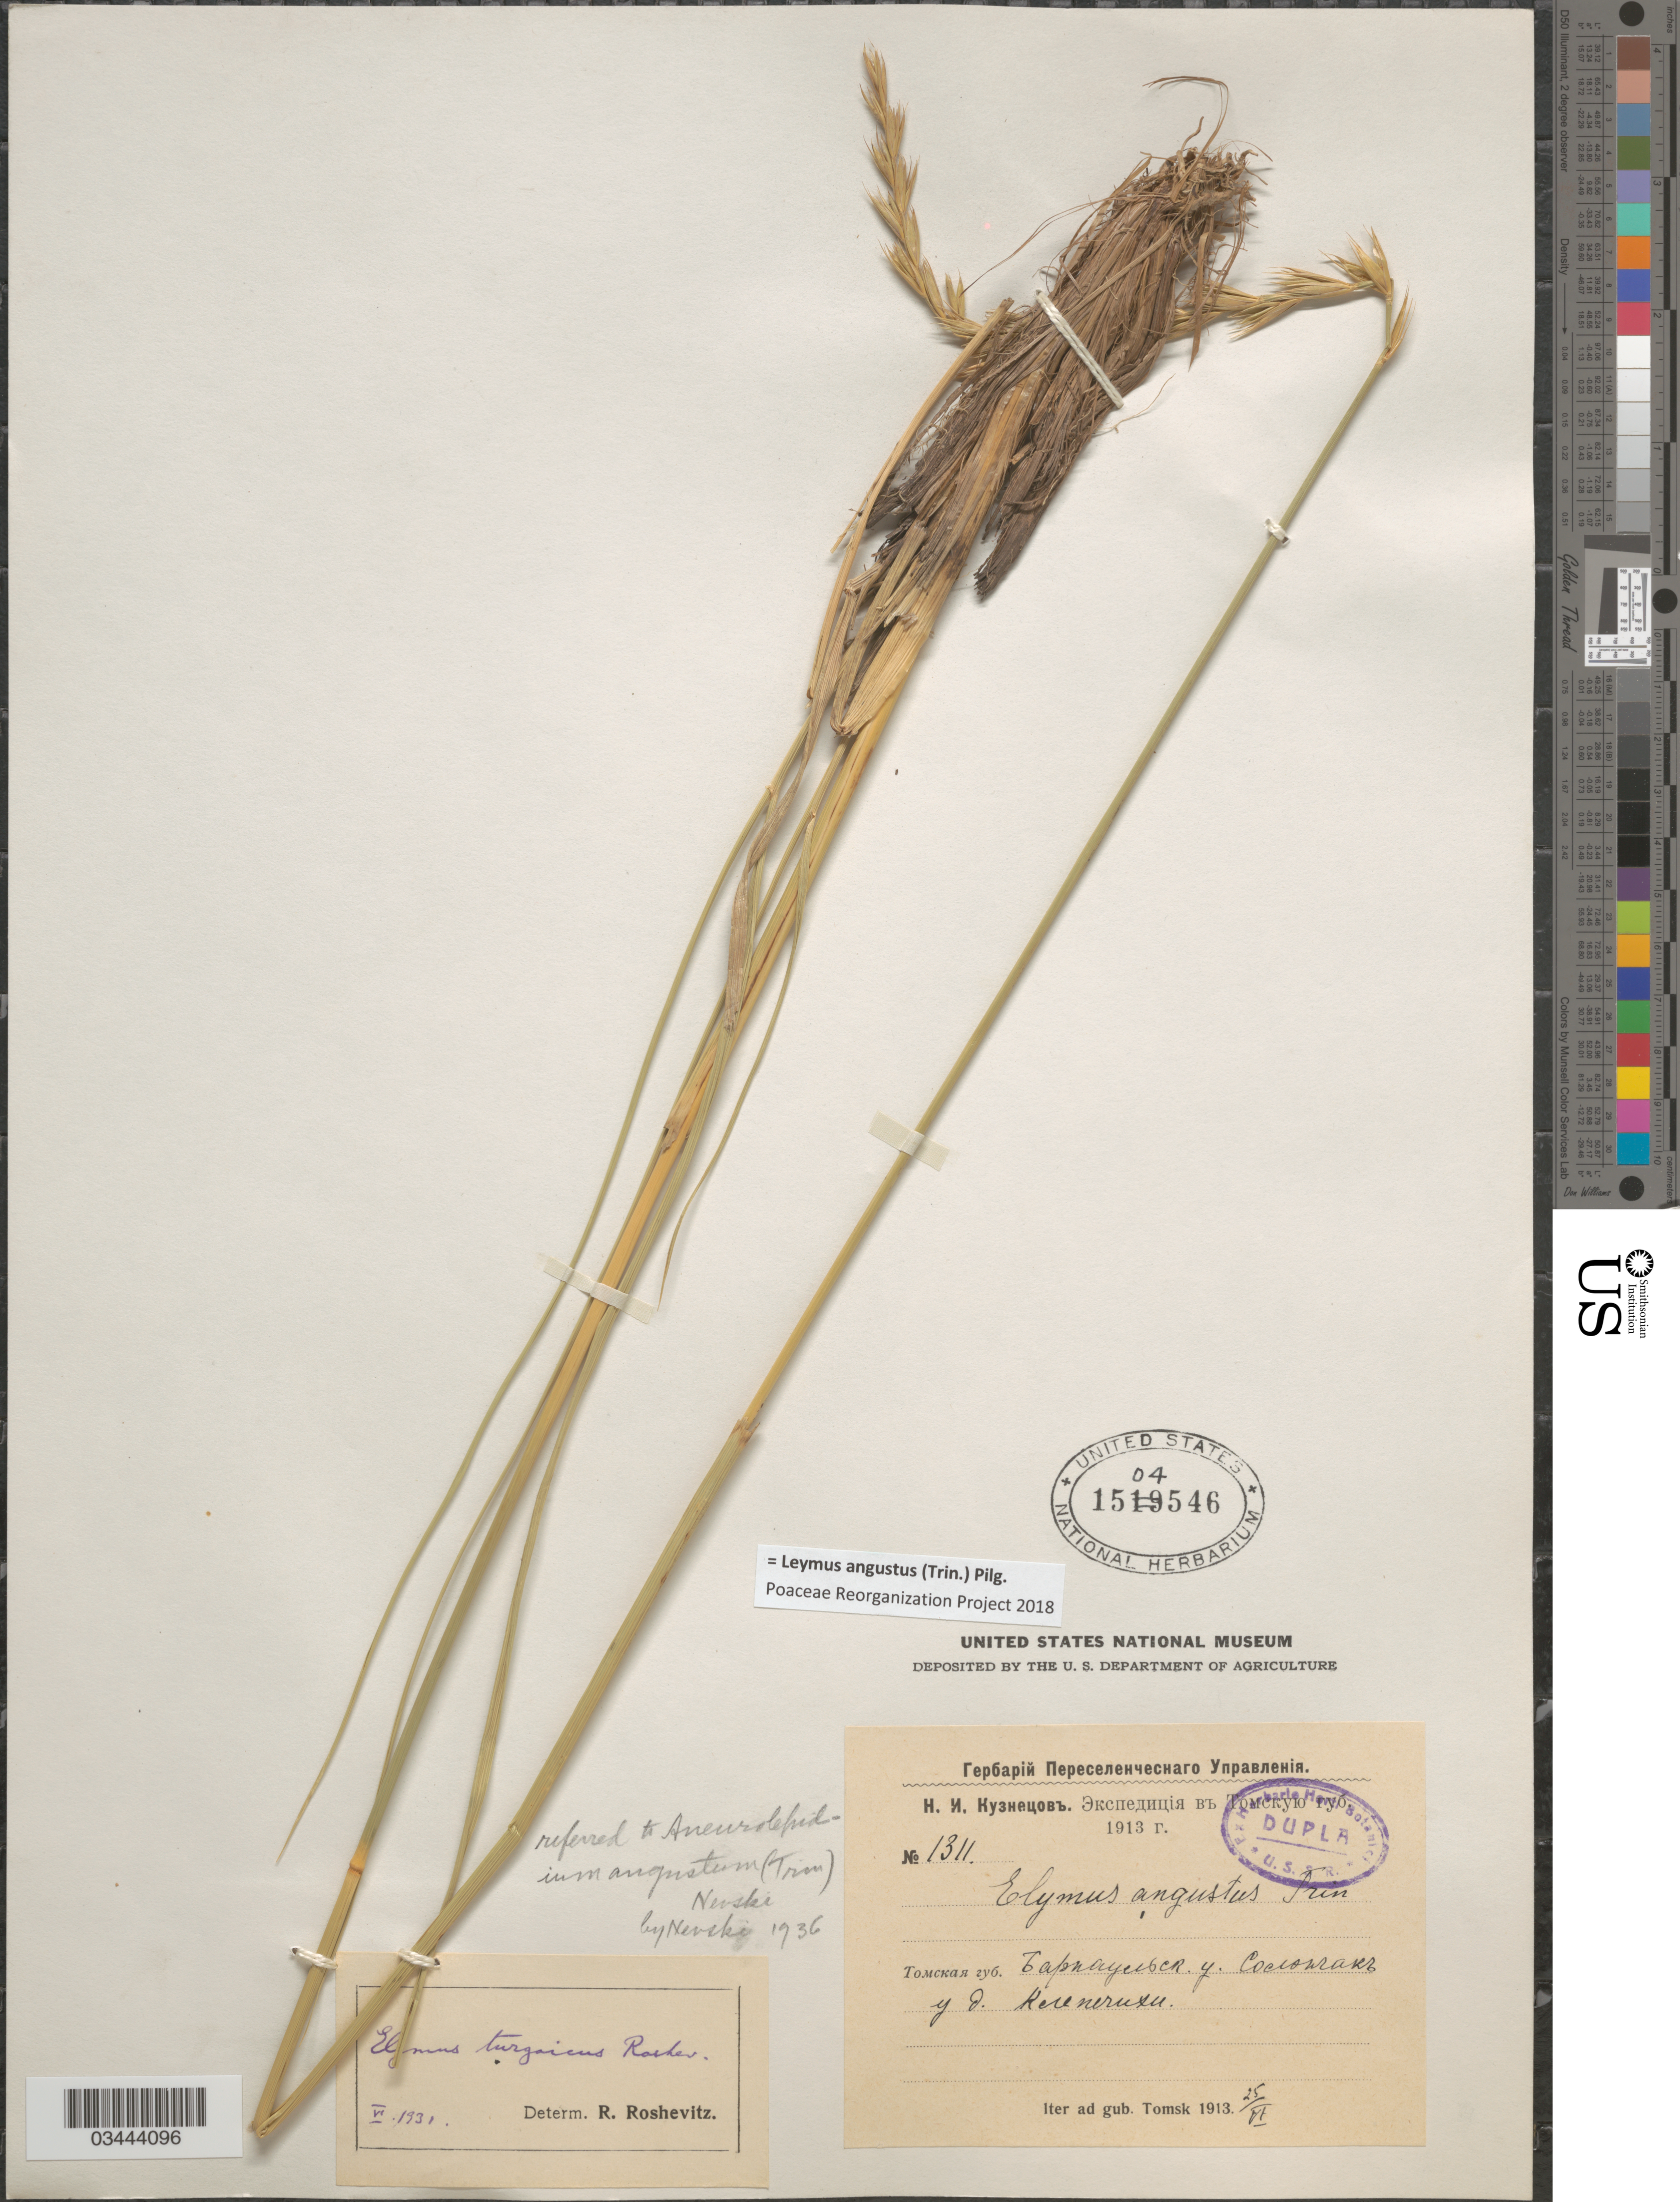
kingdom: Plantae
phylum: Tracheophyta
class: Liliopsida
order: Poales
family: Poaceae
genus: Leymus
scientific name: Leymus angustus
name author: (Trin.) Pilg.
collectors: N. Kuznetsov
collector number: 1311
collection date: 1913-06-25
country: Russian Federation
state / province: Altai Republic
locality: Iter ad gub. Tomsk. Near village Klepechikha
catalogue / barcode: US 1504546